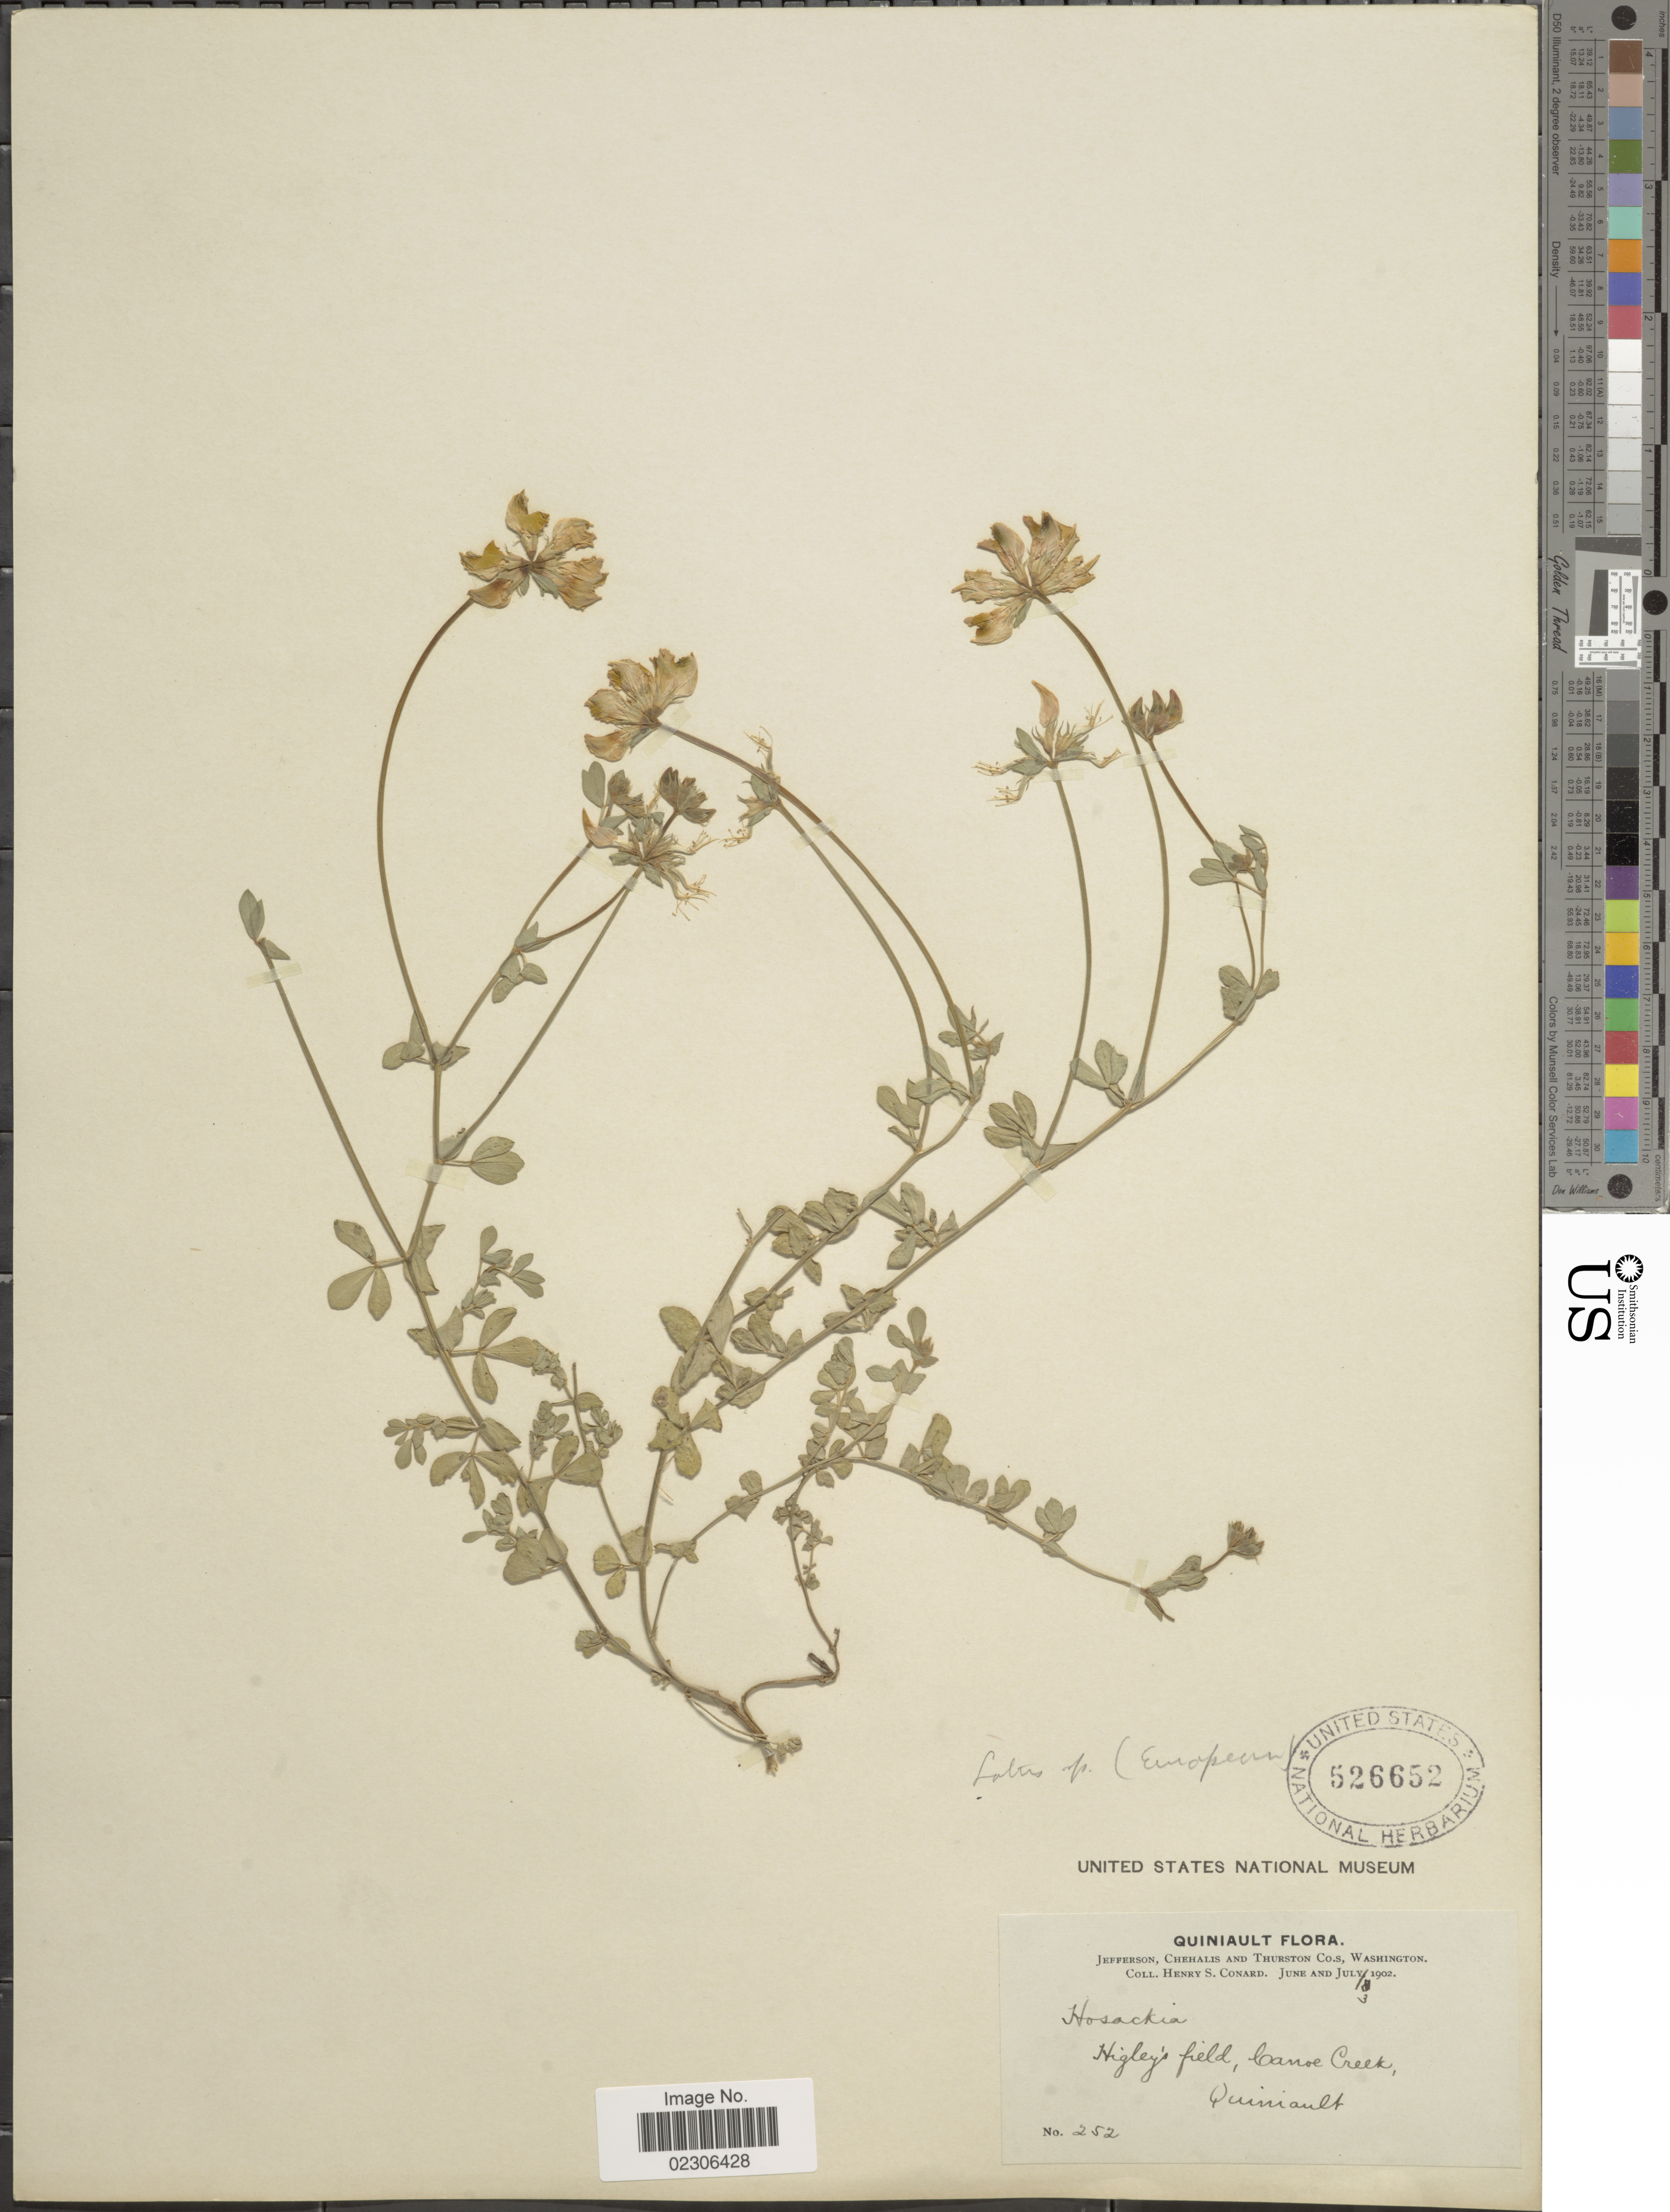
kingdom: Plantae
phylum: Tracheophyta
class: Magnoliopsida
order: Fabales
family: Fabaceae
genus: Lotus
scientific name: Lotus sp.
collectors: H. S. Conard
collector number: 252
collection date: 1902-06/1903-07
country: United States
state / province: Washington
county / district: Grays Harbor / Thurston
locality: Jefferson, Chehalis and Thurtson Co., Washington, Highley's field, Cansoe Creek, Quinialt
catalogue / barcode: US 526652